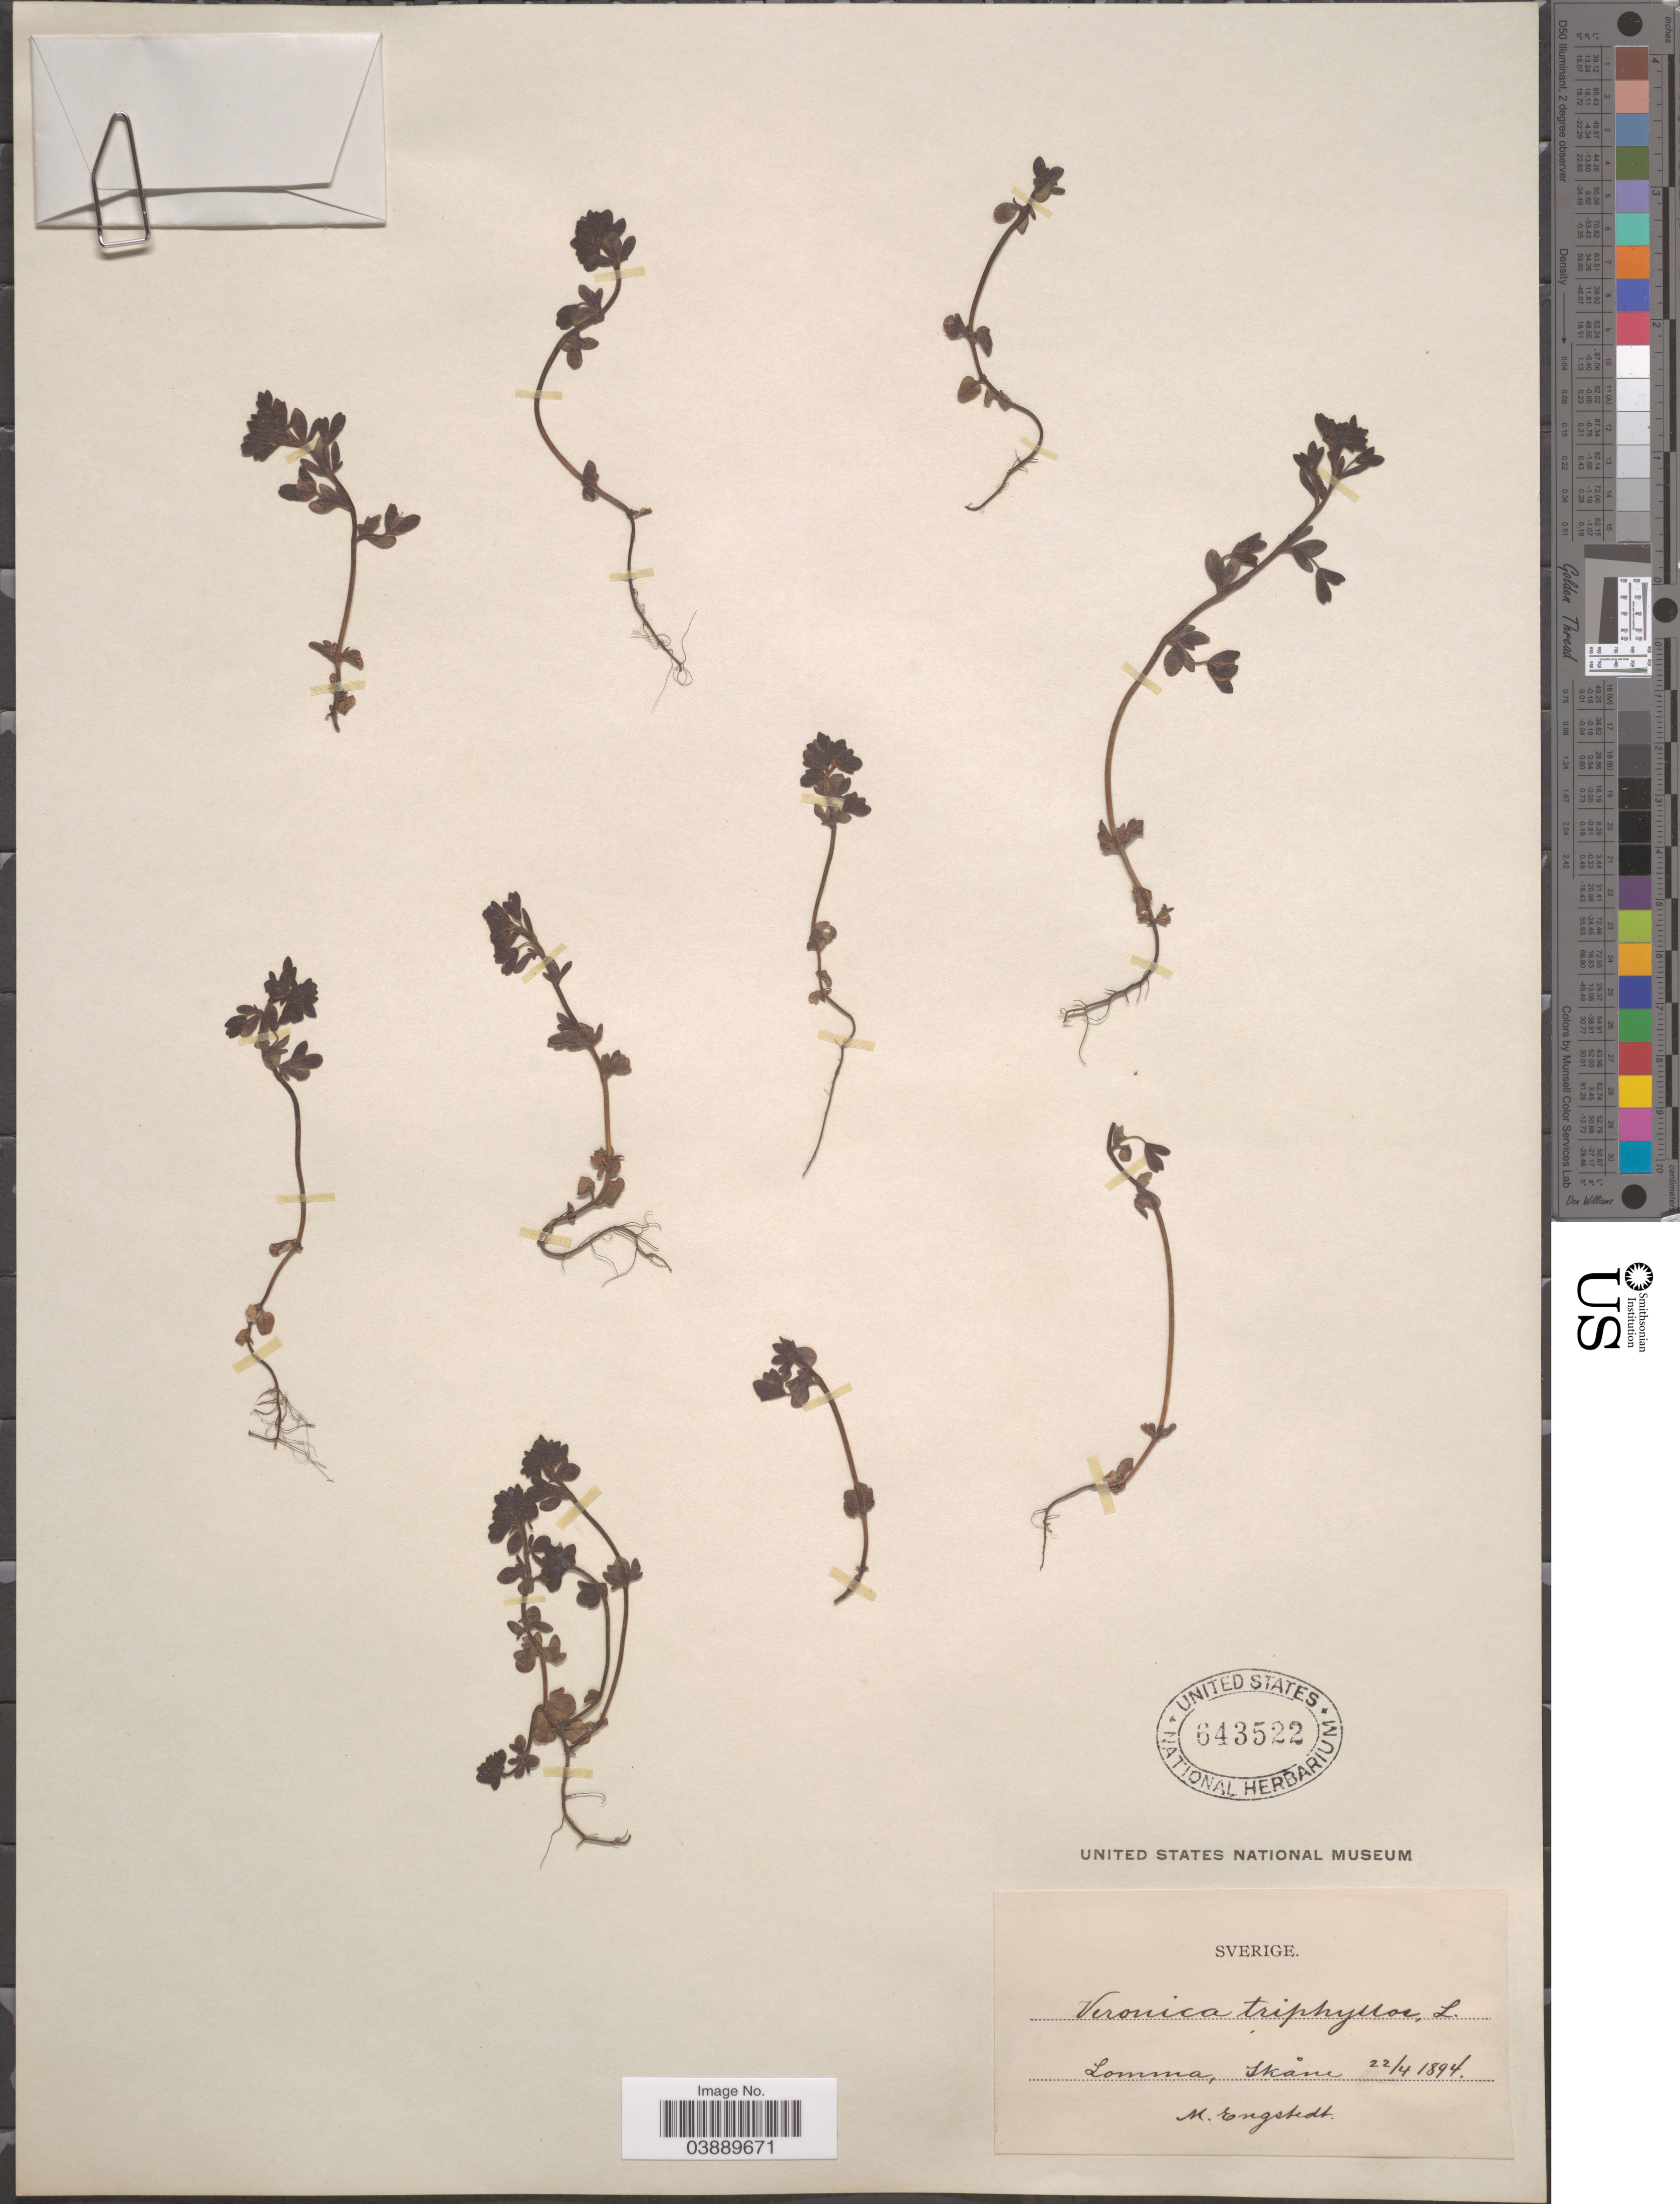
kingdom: Plantae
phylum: Tracheophyta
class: Magnoliopsida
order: Lamiales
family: Plantaginaceae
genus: Veronica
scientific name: Veronica triphyllos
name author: L.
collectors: M. Engstedt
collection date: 1894-04-22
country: Sweden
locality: Sverige. Lomma, Ikåne.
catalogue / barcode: US 643522